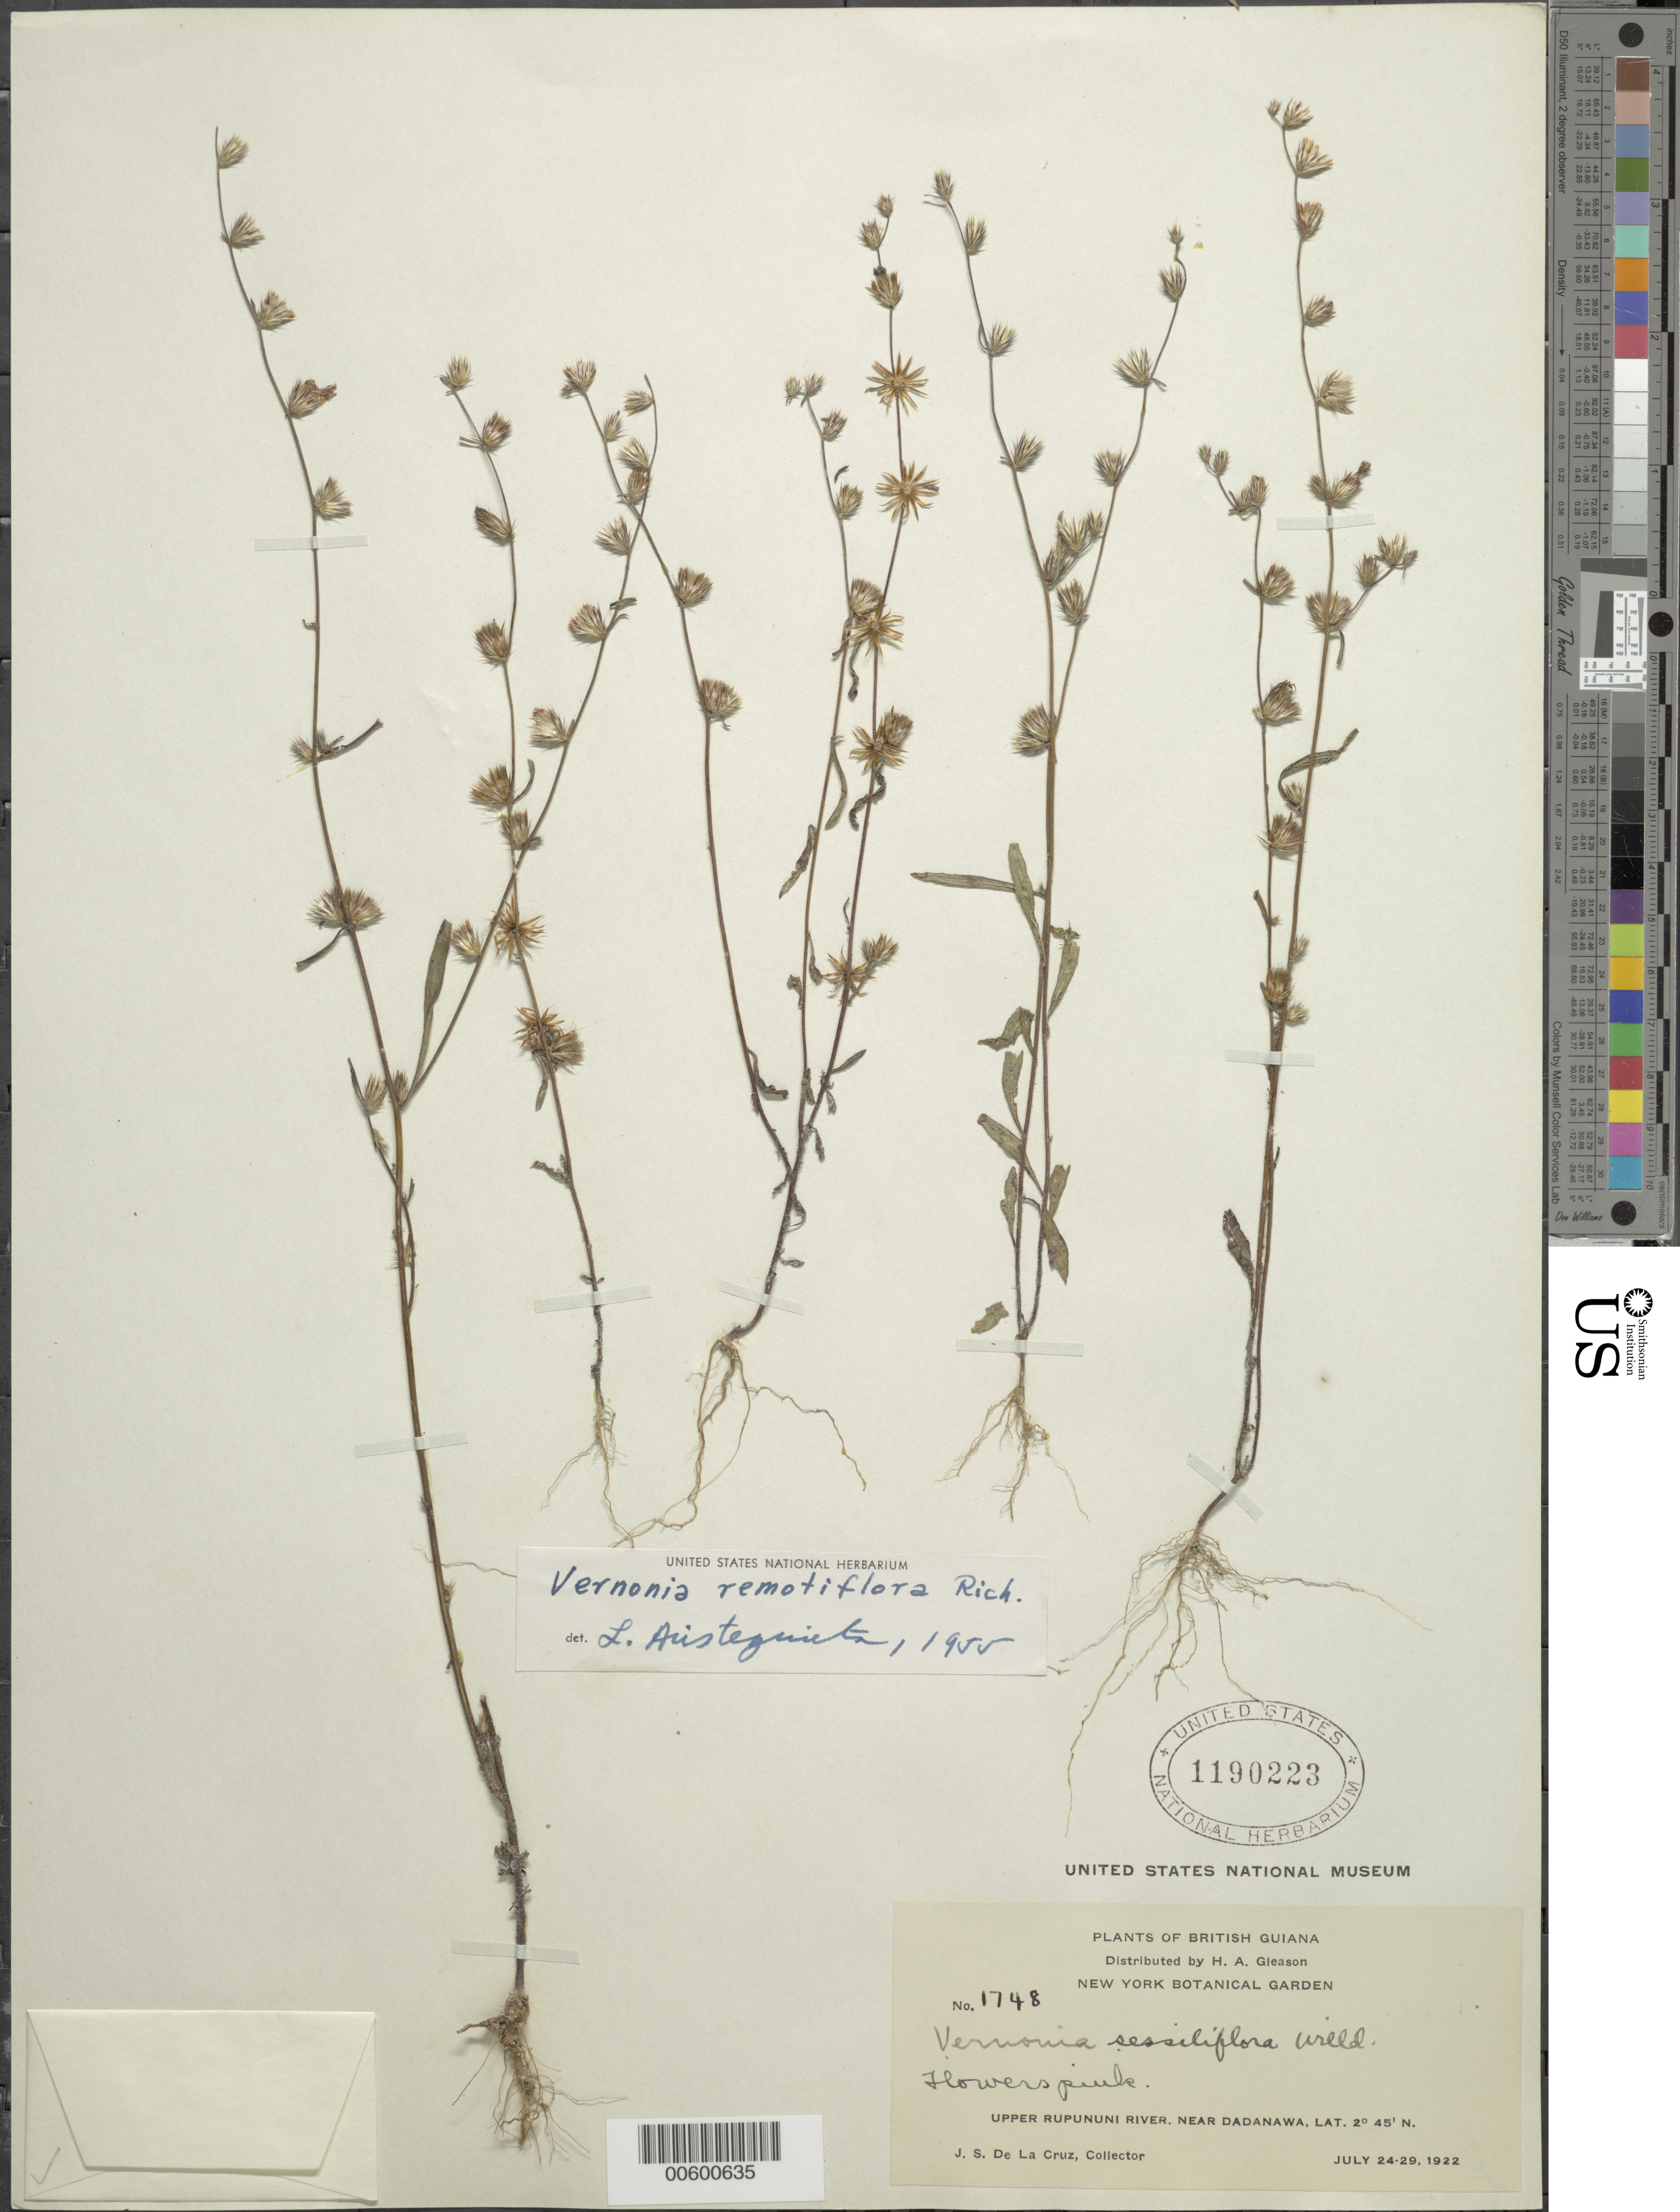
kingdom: Plantae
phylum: Tracheophyta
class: Magnoliopsida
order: Asterales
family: Asteraceae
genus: Lepidaploa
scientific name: Lepidaploa remotiflora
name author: (Rich.) H. Rob.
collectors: J. S. de la Cruz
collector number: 1748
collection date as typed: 24-Jul-22 to 29-Jul-22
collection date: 1922-07-24/1922-07-29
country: Guyana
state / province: U. Takutu-U. Essequibo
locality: Dadanawa, near, upper Rupununi R.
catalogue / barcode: US 1190223